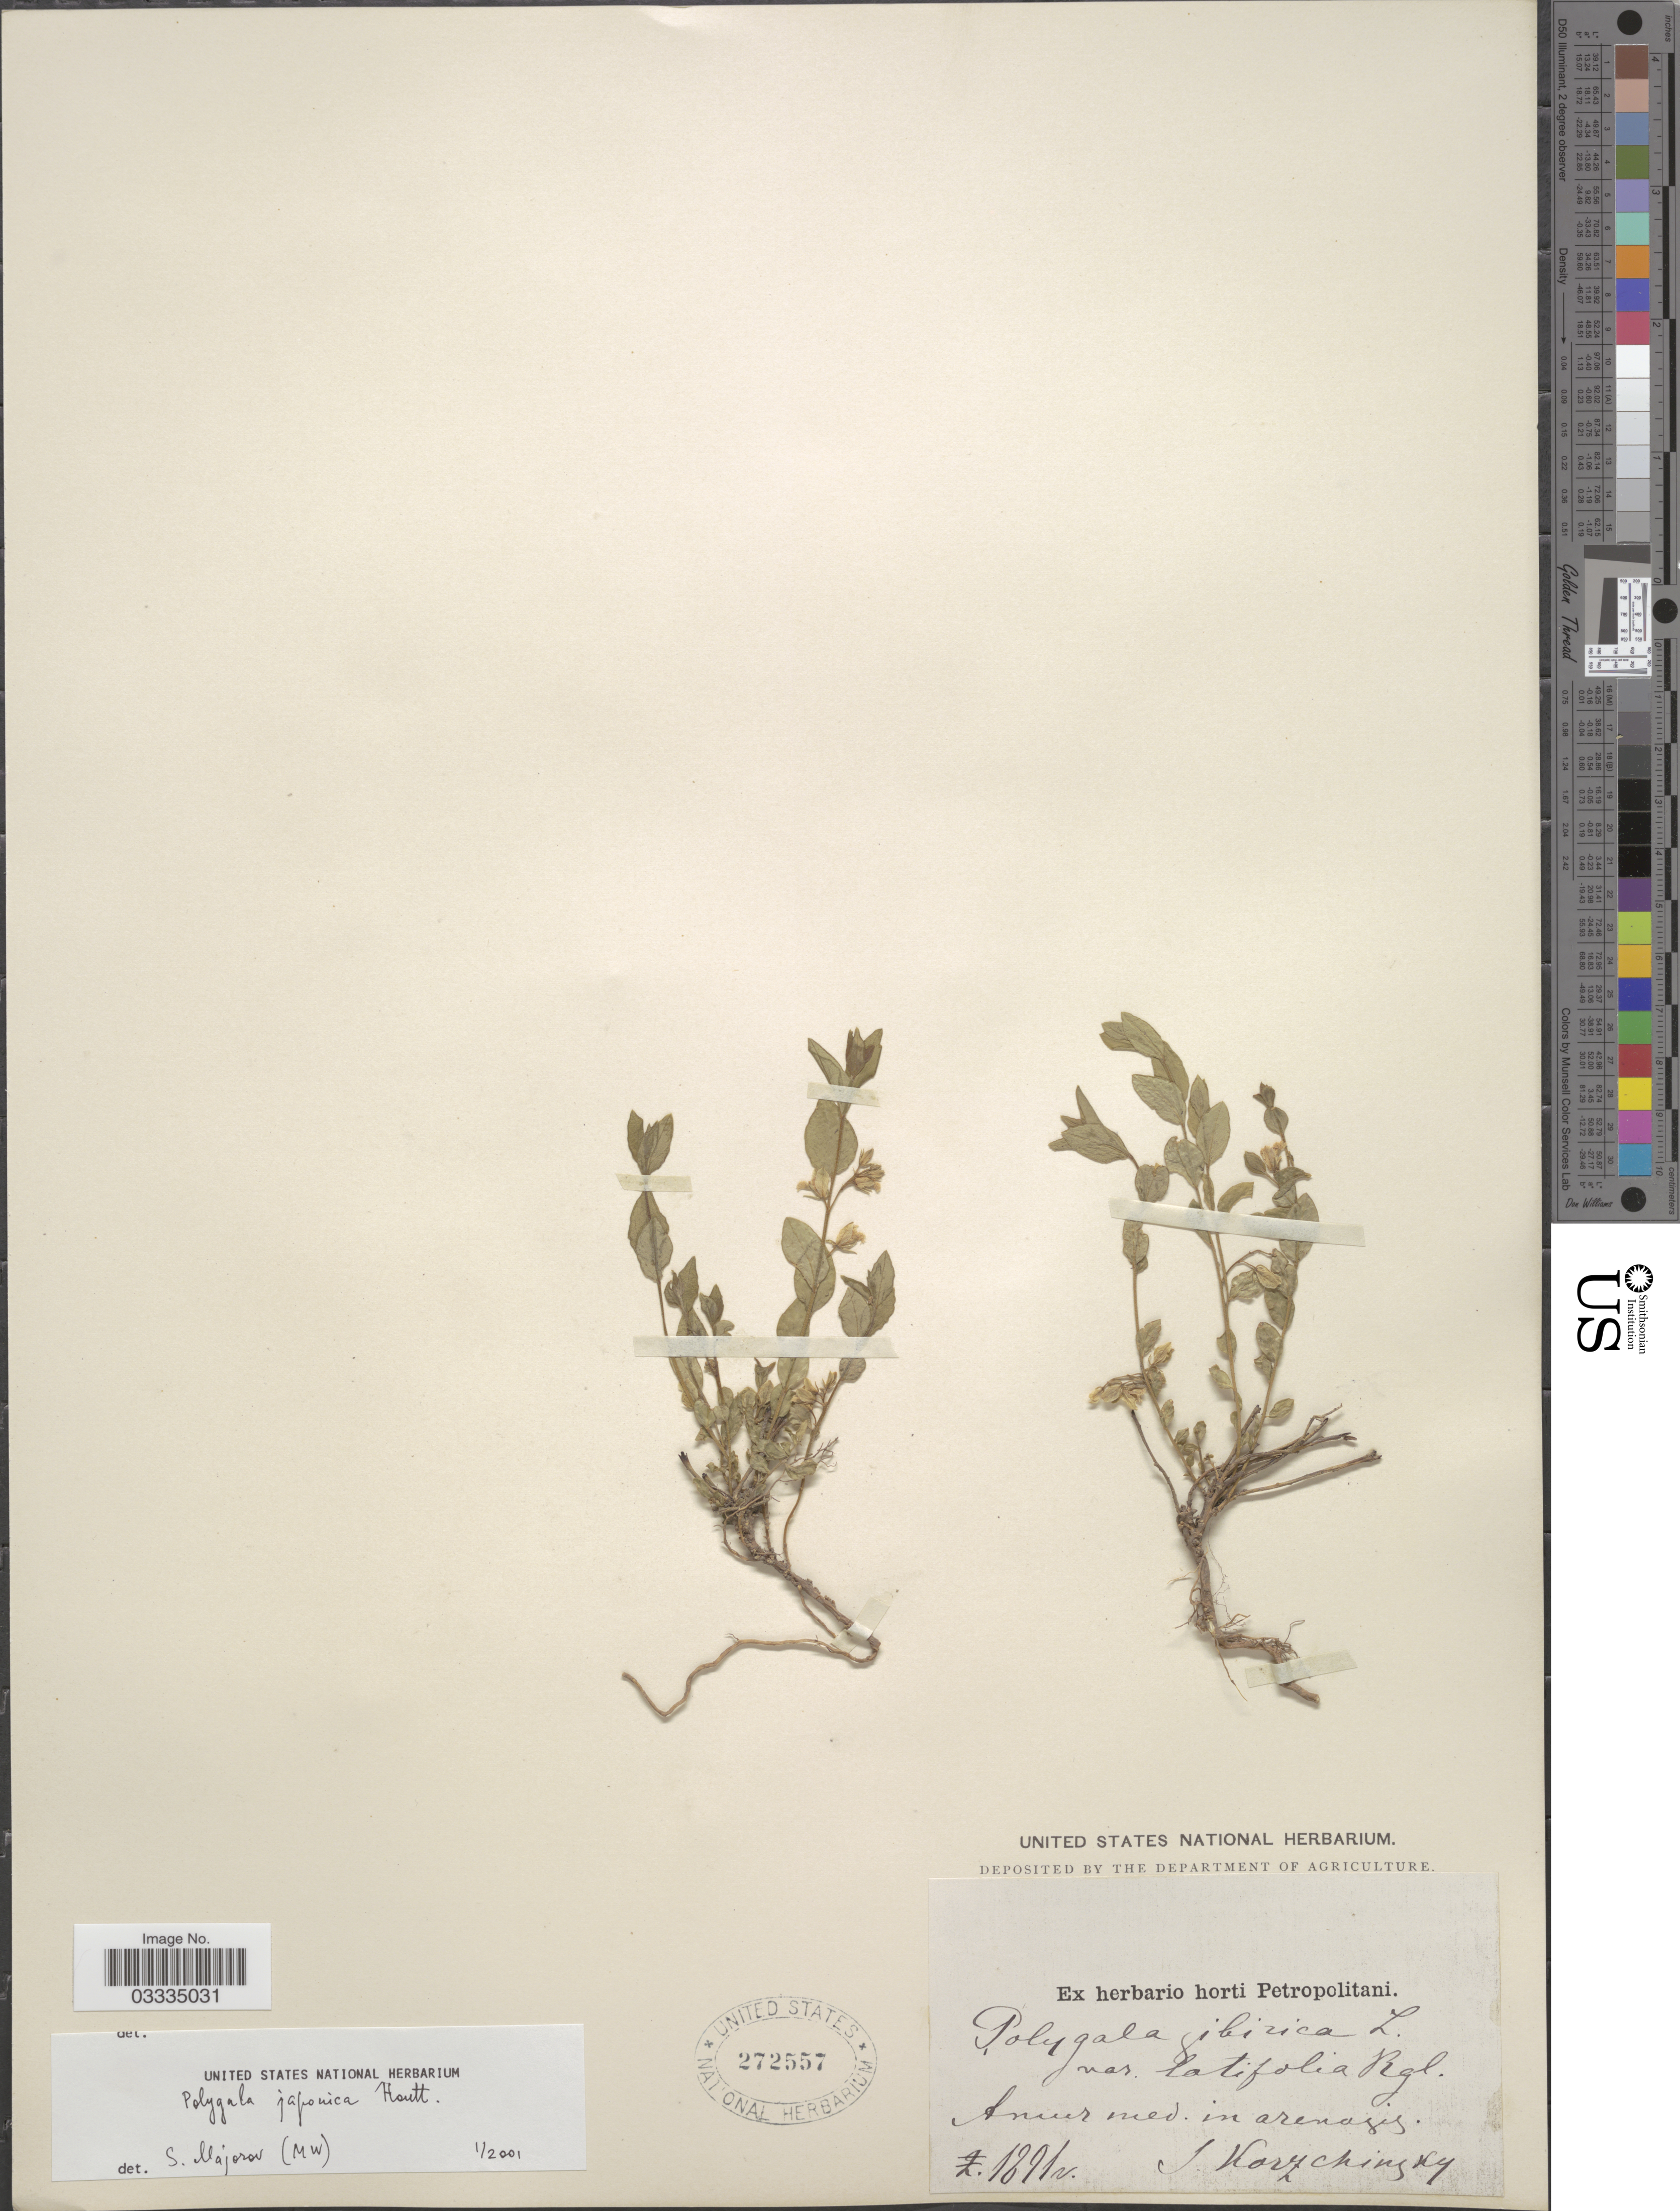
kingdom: Plantae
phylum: Tracheophyta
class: Magnoliopsida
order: Fabales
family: Polygalaceae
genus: Polygala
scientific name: Polygala japonica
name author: Houtt.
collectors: S. Korzchinsky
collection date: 1891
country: Russian Federation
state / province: Amur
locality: Amur med. in arenosis.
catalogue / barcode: US 272557